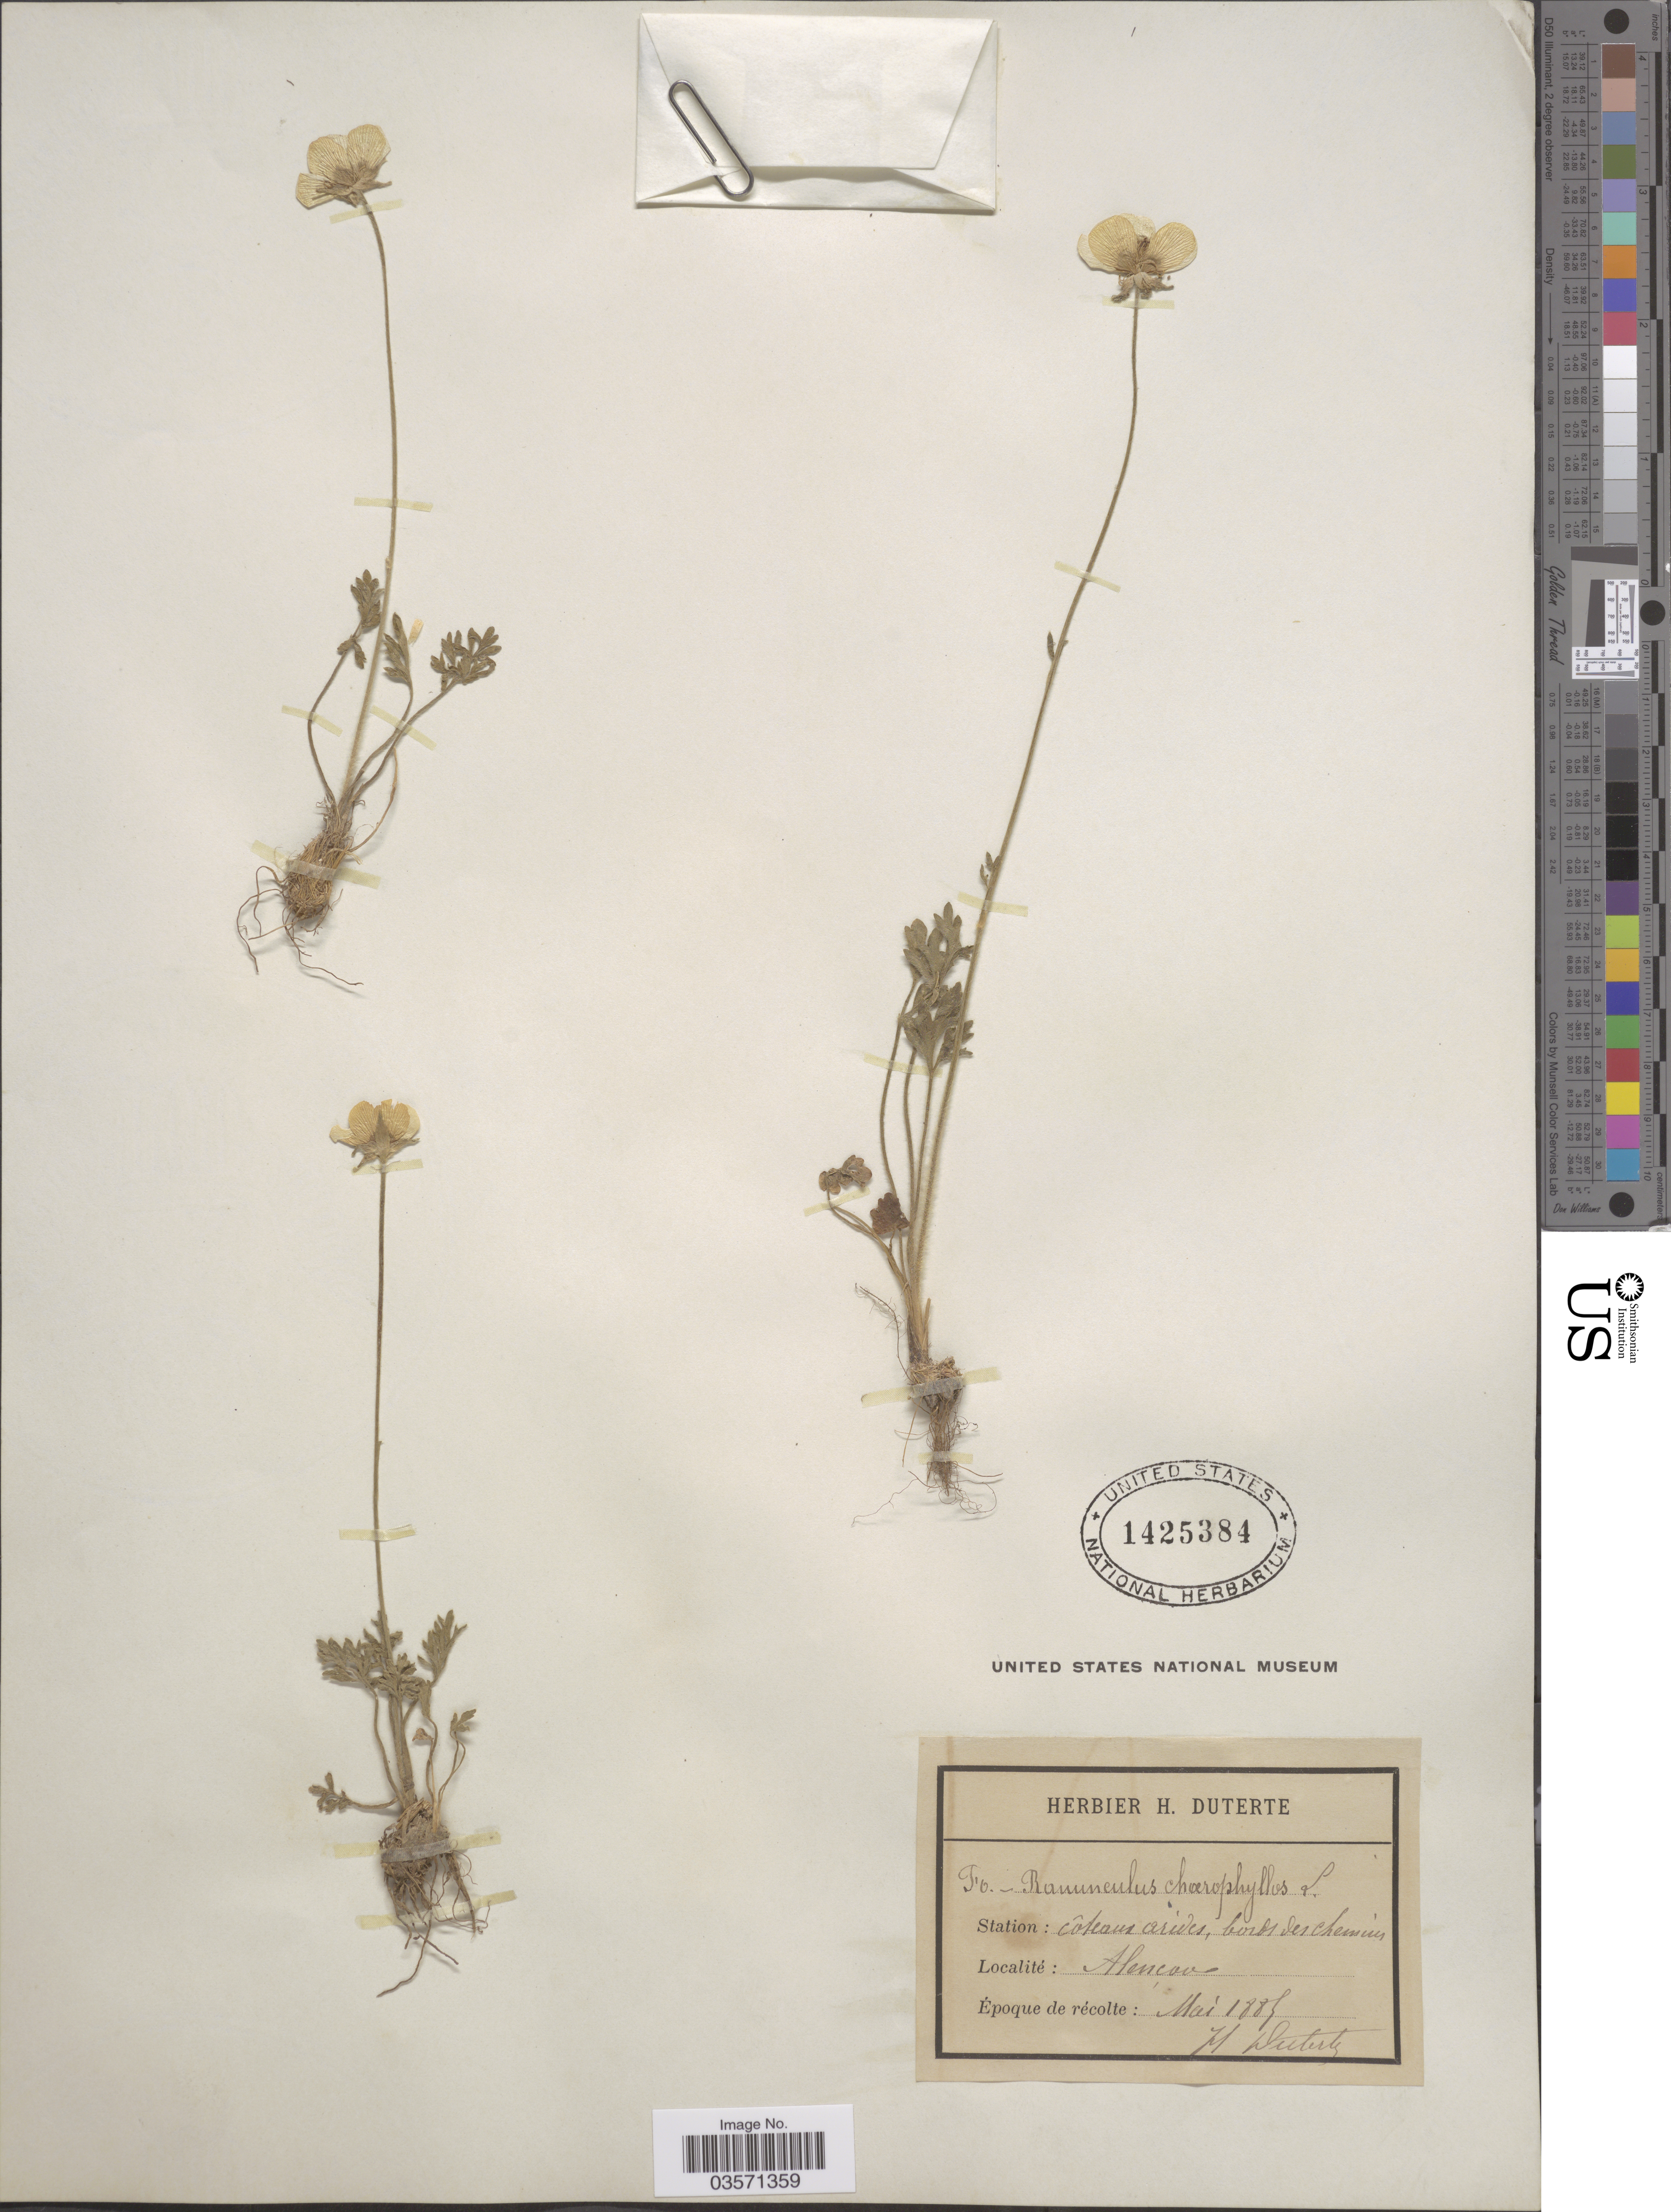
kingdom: Plantae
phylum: Tracheophyta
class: Magnoliopsida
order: Ranunculales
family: Ranunculaceae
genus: Ranunculus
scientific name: Ranunculus chaerophyllos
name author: L.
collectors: H. Duterte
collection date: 1885-05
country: France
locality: Alencon.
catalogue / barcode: US 1425384